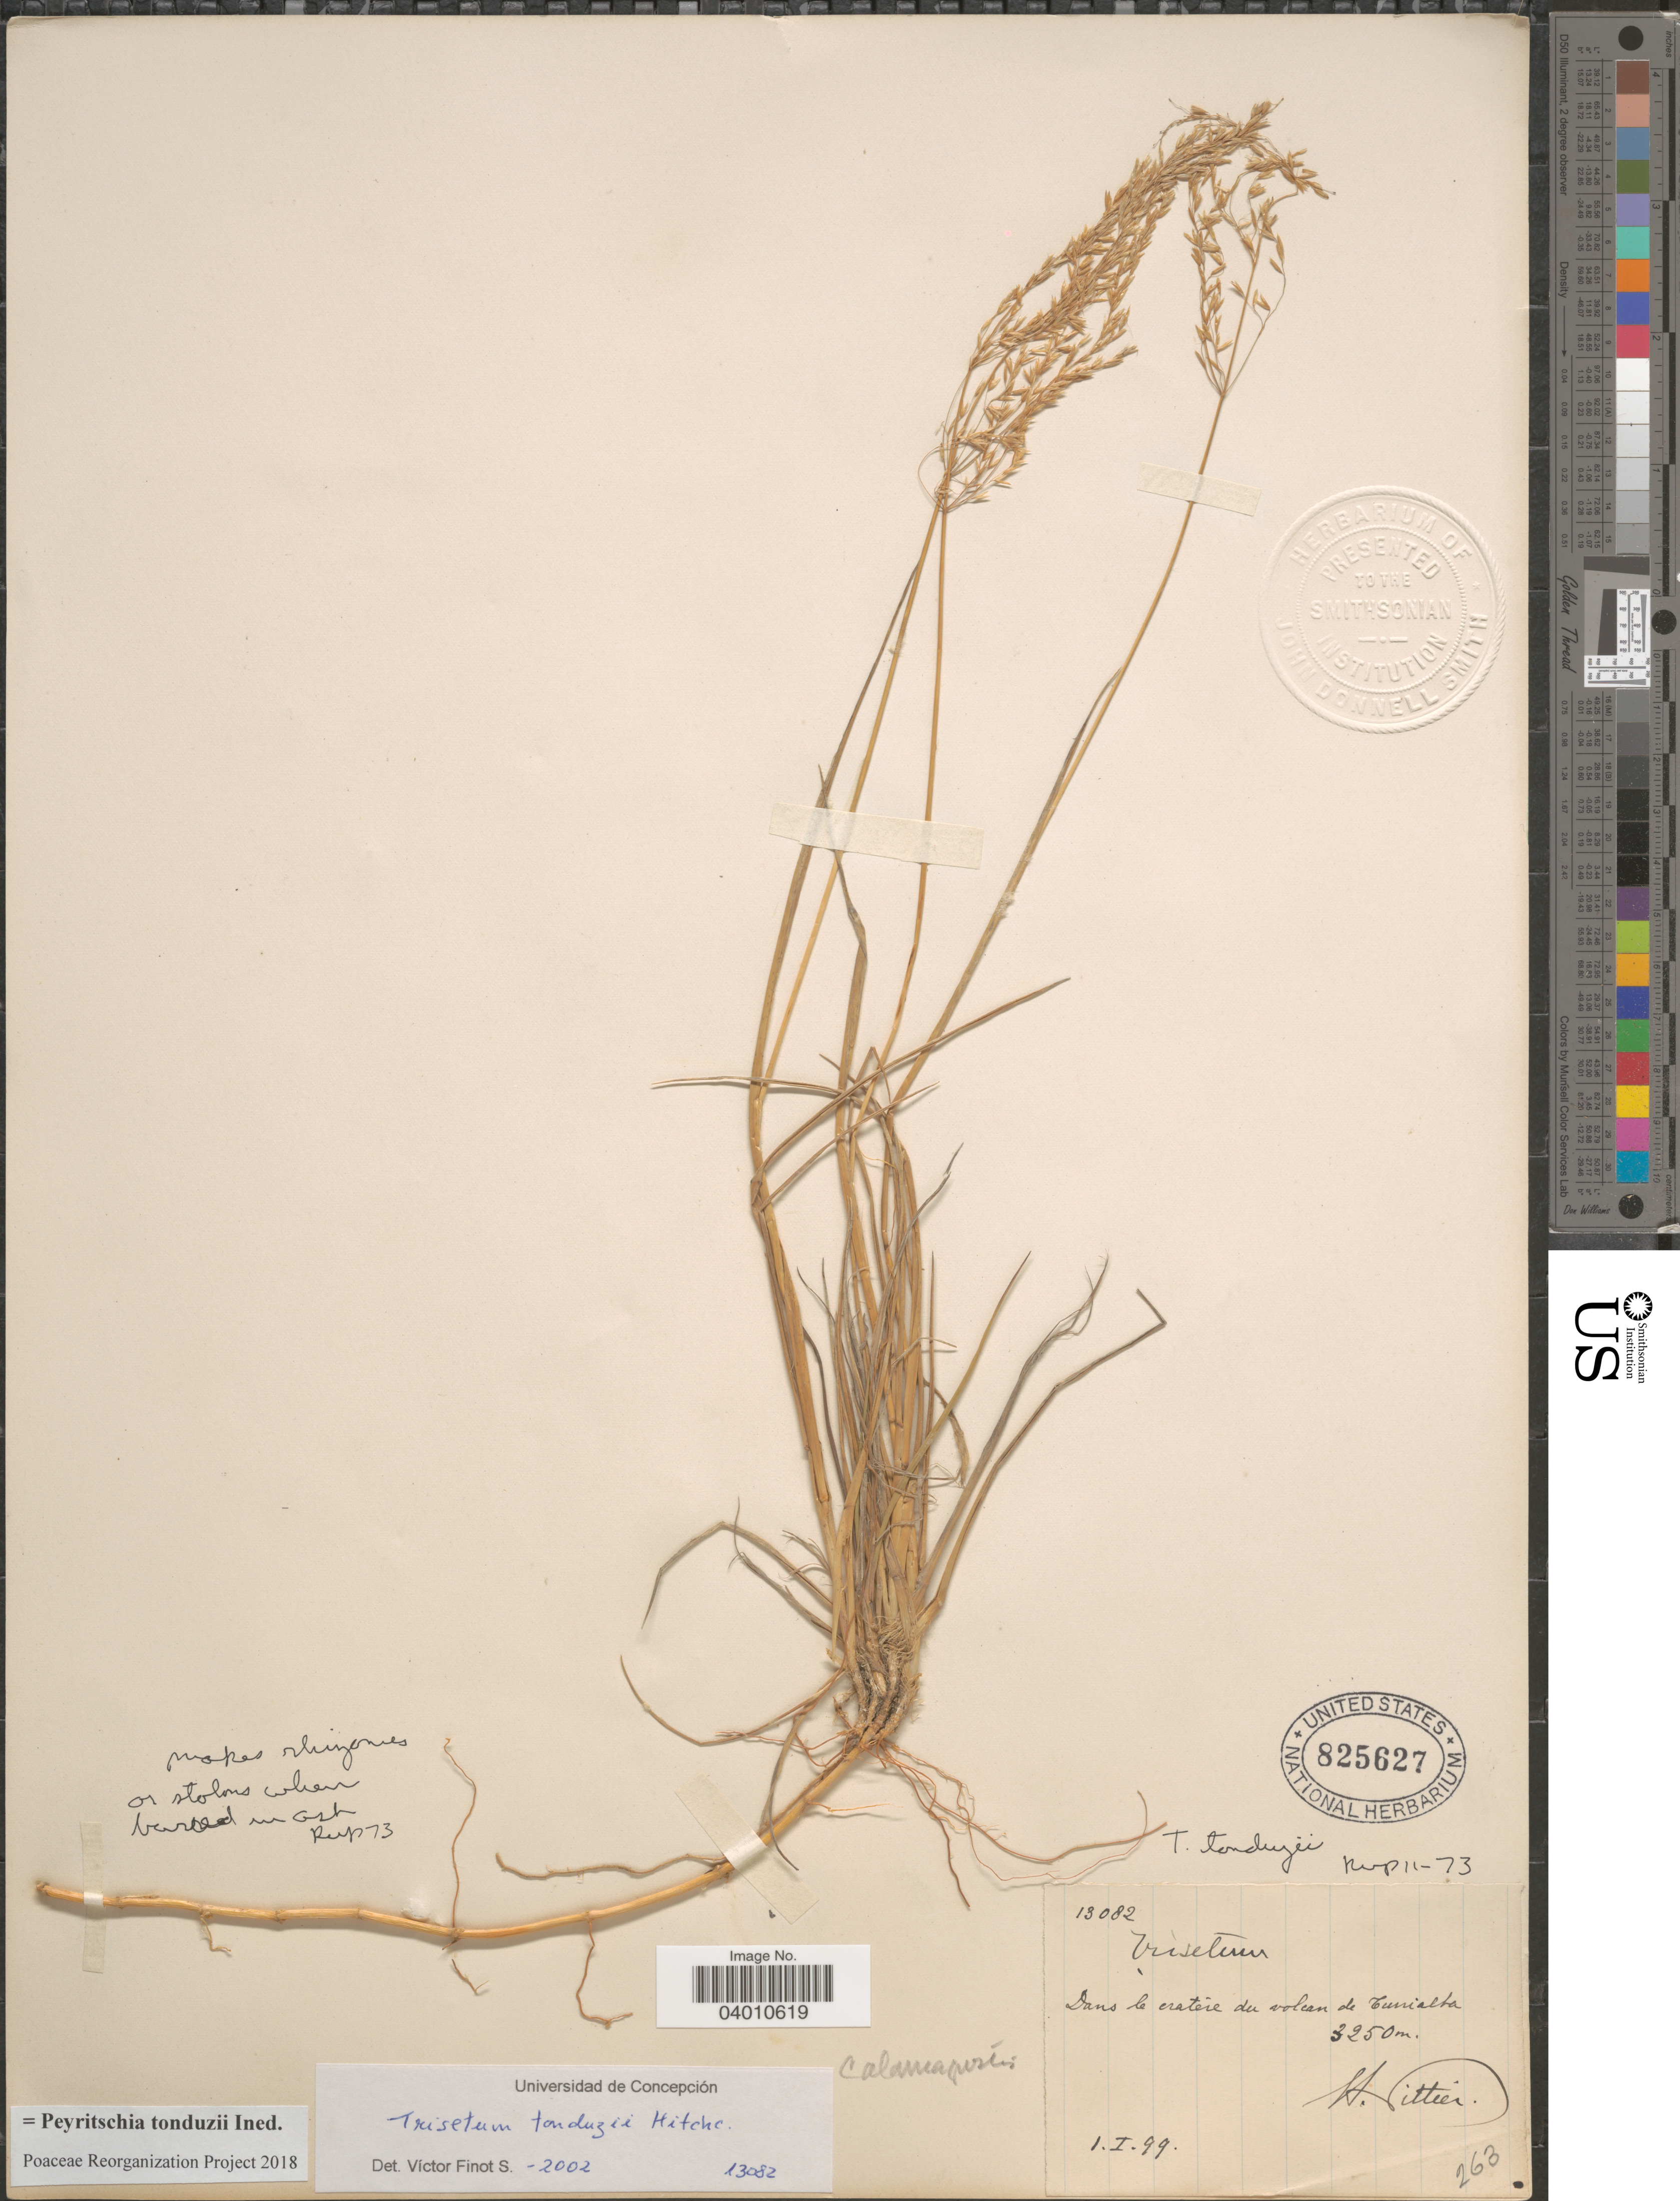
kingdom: Plantae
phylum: Tracheophyta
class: Liliopsida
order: Poales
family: Poaceae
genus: Peyritschia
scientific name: Peyritschia tonduzii ined.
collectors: H. F. Pittier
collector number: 13082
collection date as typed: Transcribed d/m/y: 1/1/99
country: Costa Rica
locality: Calamaqurí: Dans le cratére du volcan de Turrialba.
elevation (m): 3250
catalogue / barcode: US 825627